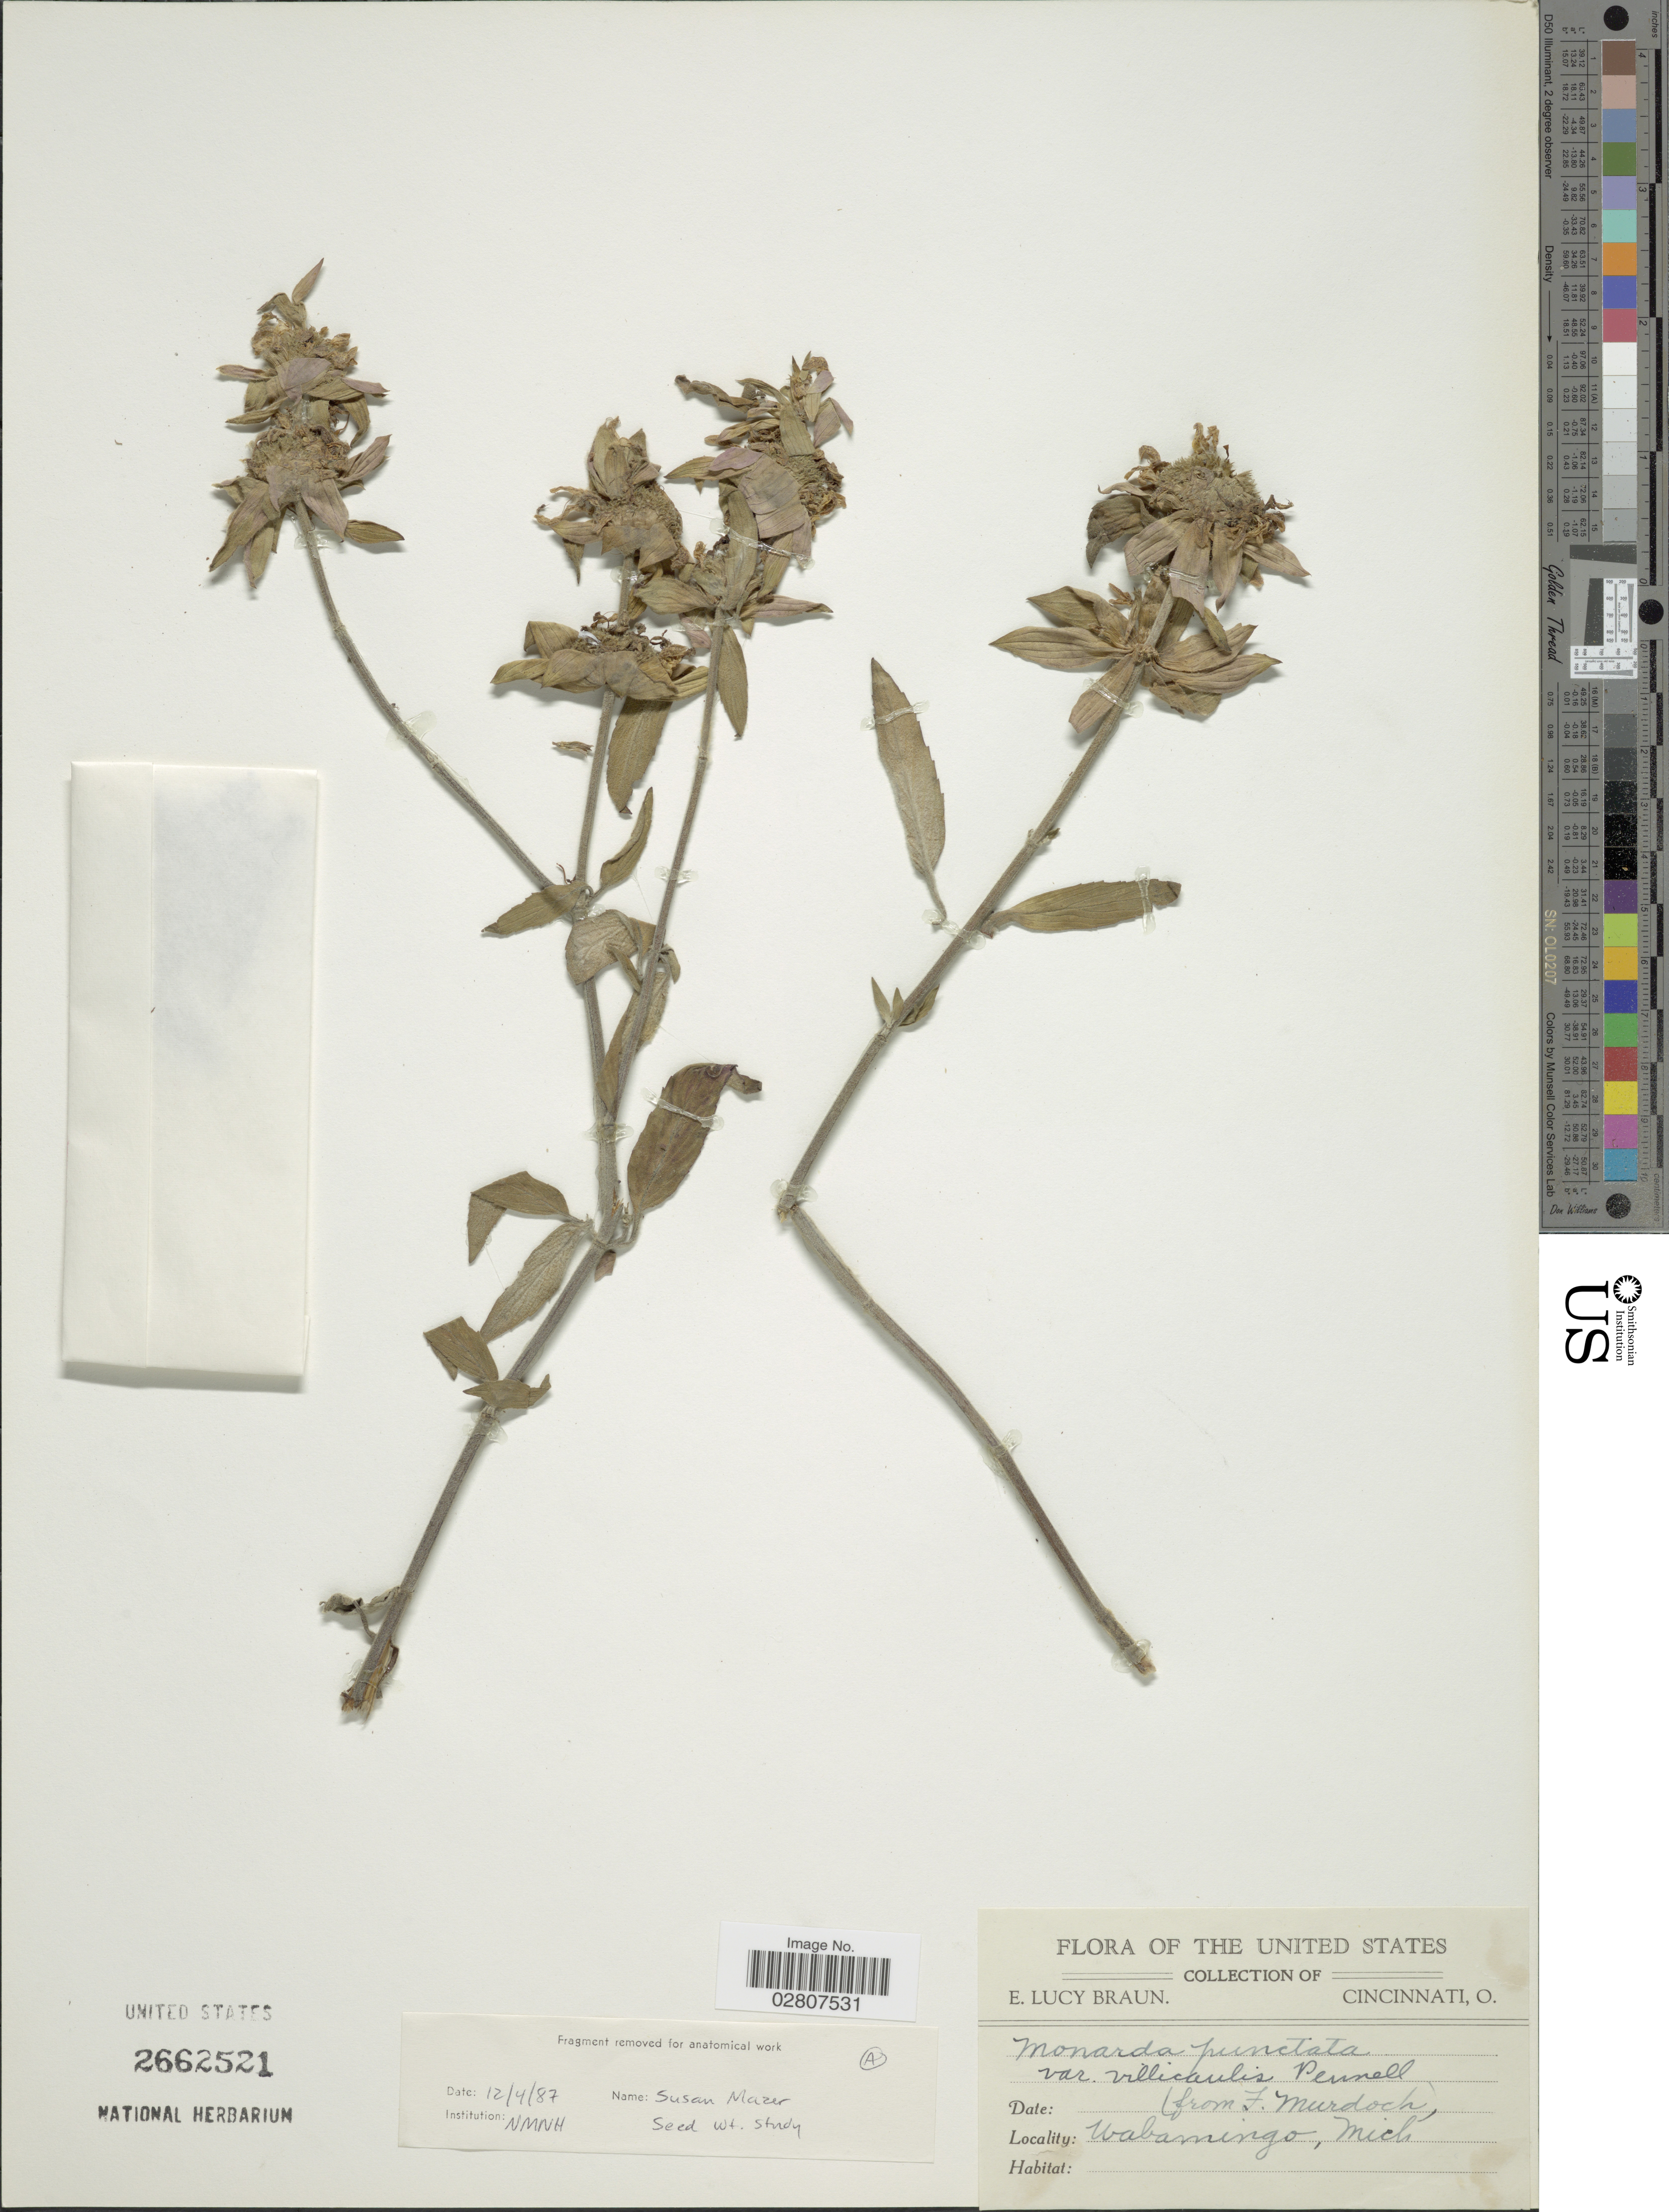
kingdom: Plantae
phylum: Tracheophyta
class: Magnoliopsida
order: Lamiales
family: Lamiaceae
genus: Monarda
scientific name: Monarda punctata var. villicaulis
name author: (Pennell) Shinners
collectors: E. L. Braun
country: United States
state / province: Michigan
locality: Wabamingo, Mich.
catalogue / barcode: US 2662521